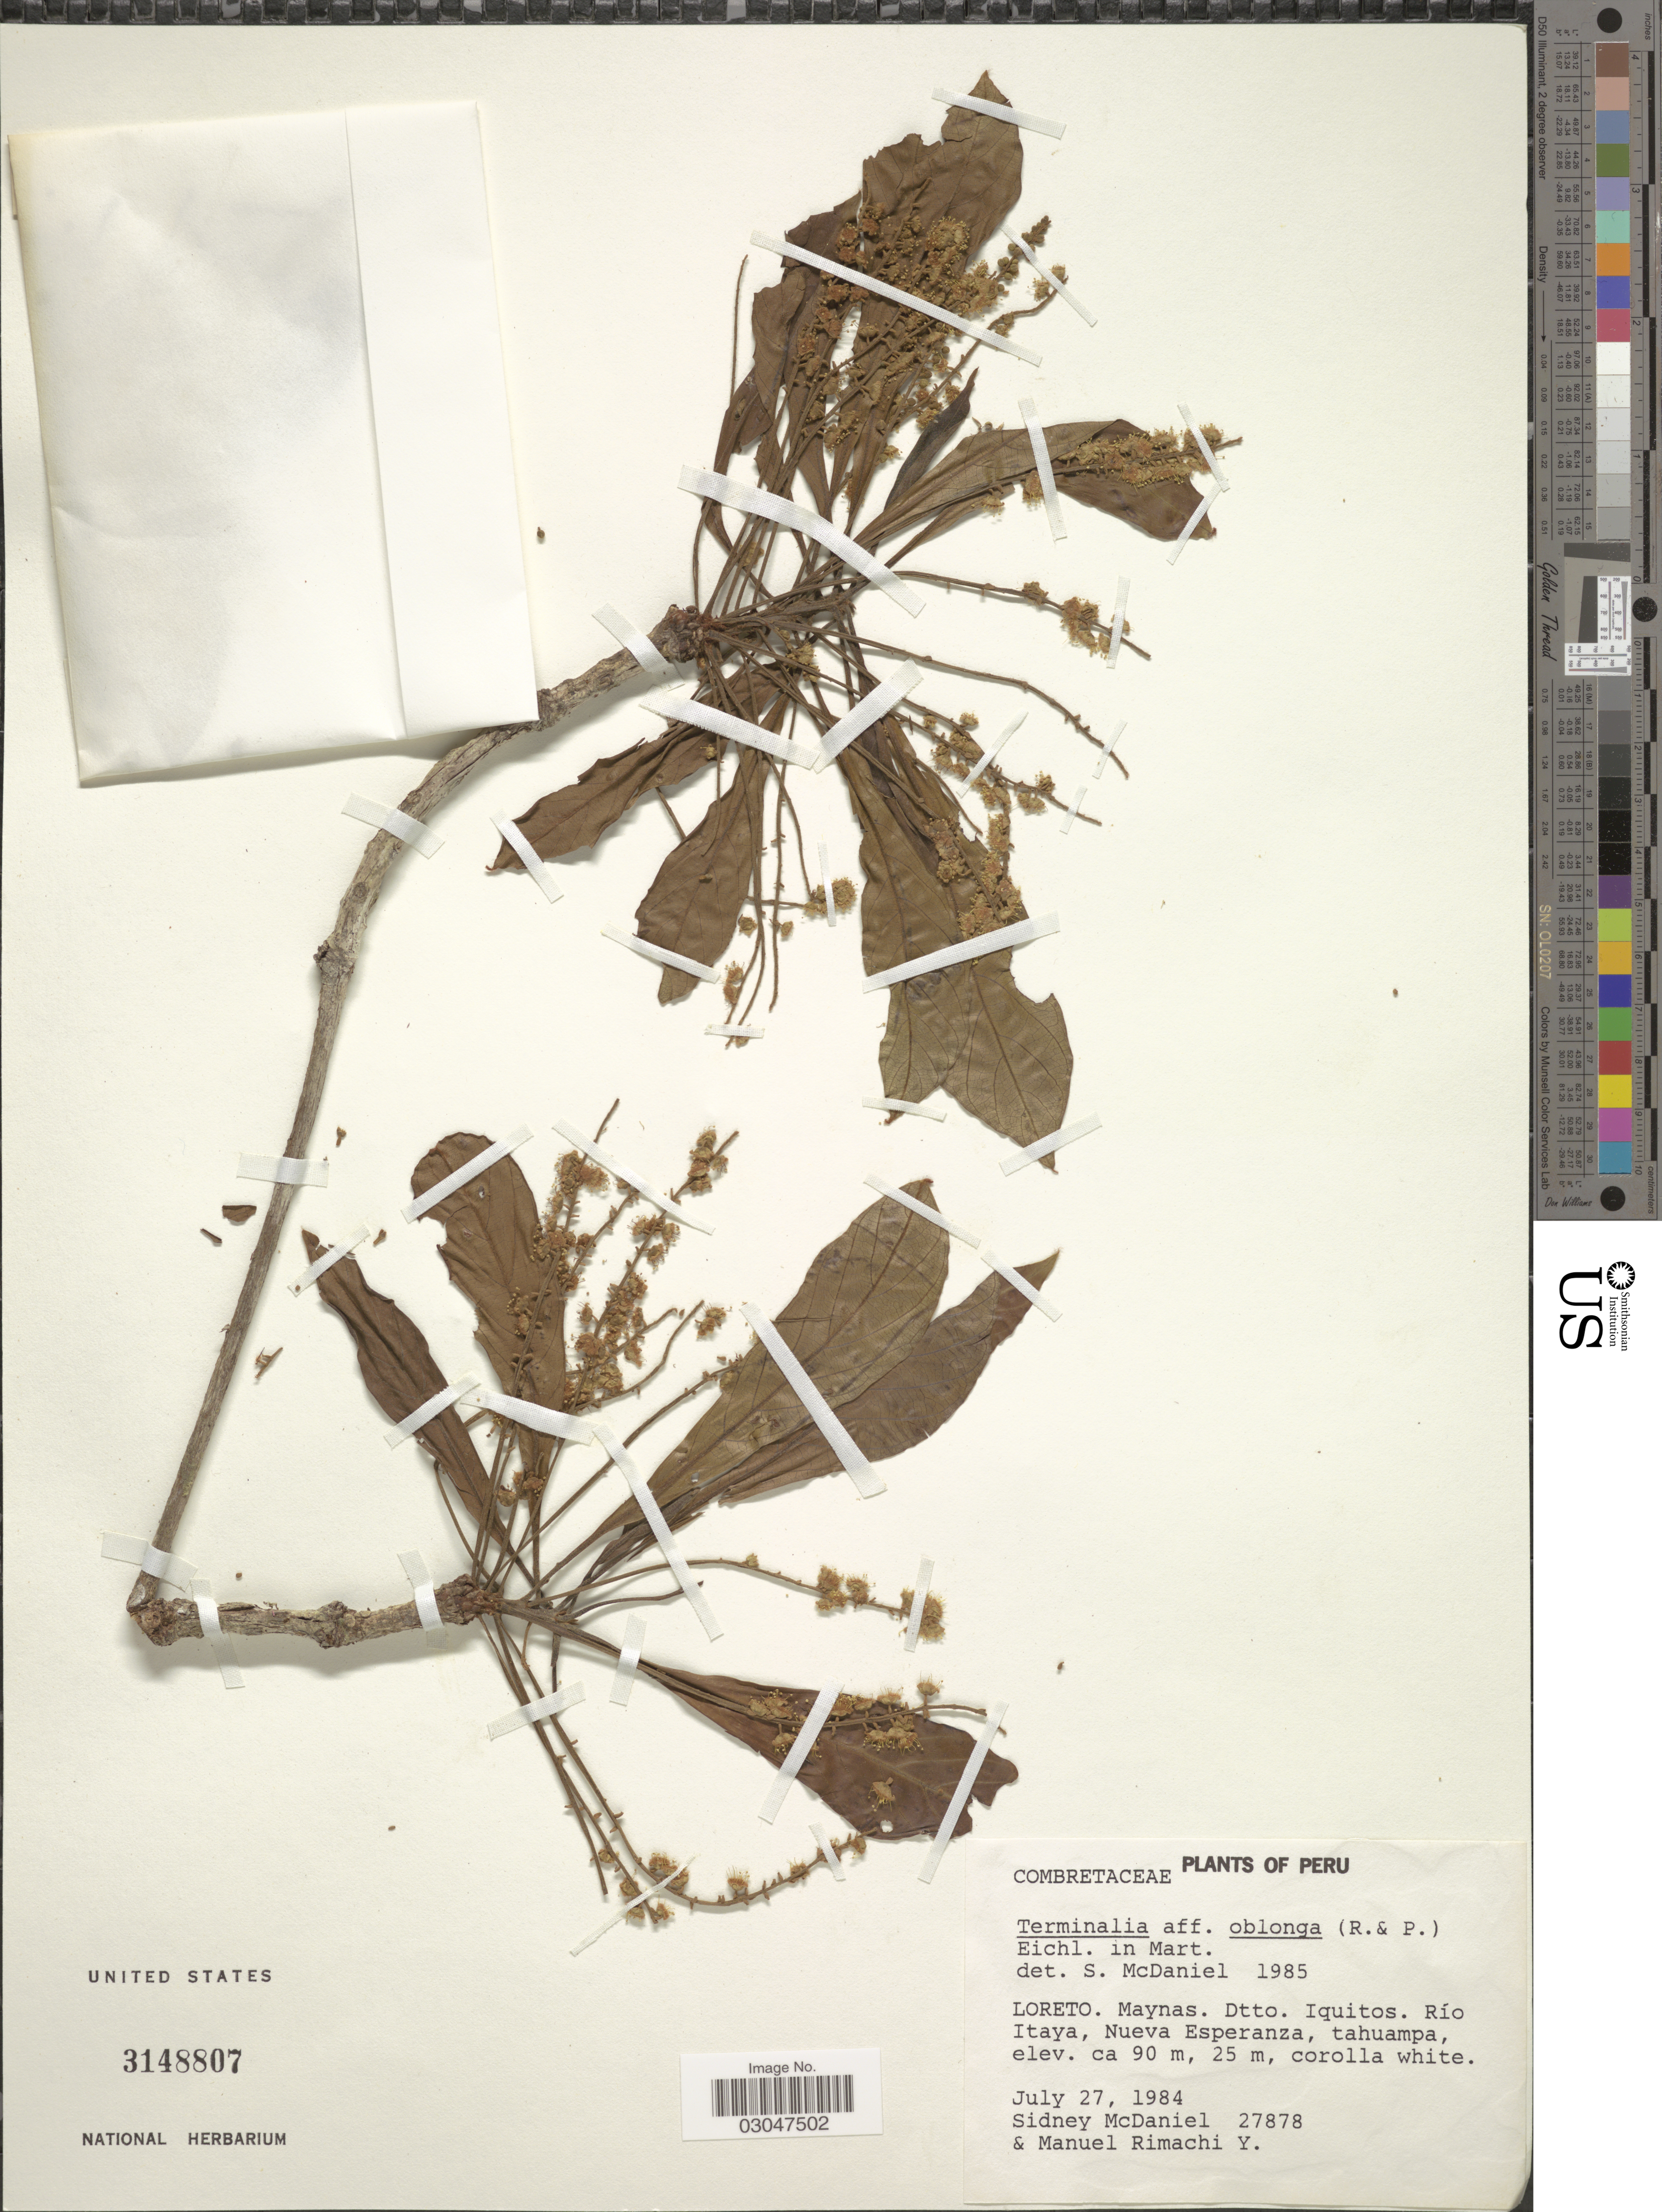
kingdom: Plantae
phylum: Tracheophyta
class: Magnoliopsida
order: Myrtales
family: Combretaceae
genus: Terminalia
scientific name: Terminalia oblonga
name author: (Ruiz & Pav.) Steud.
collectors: S. McDaniel & M. Rimachi Y.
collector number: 27878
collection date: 1984-07-27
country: Peru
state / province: Loreto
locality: Maynas. Dtto. Iquitos. Río Itaya, Nueva Esperanza, tahuampa.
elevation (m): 90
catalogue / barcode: US 3148807